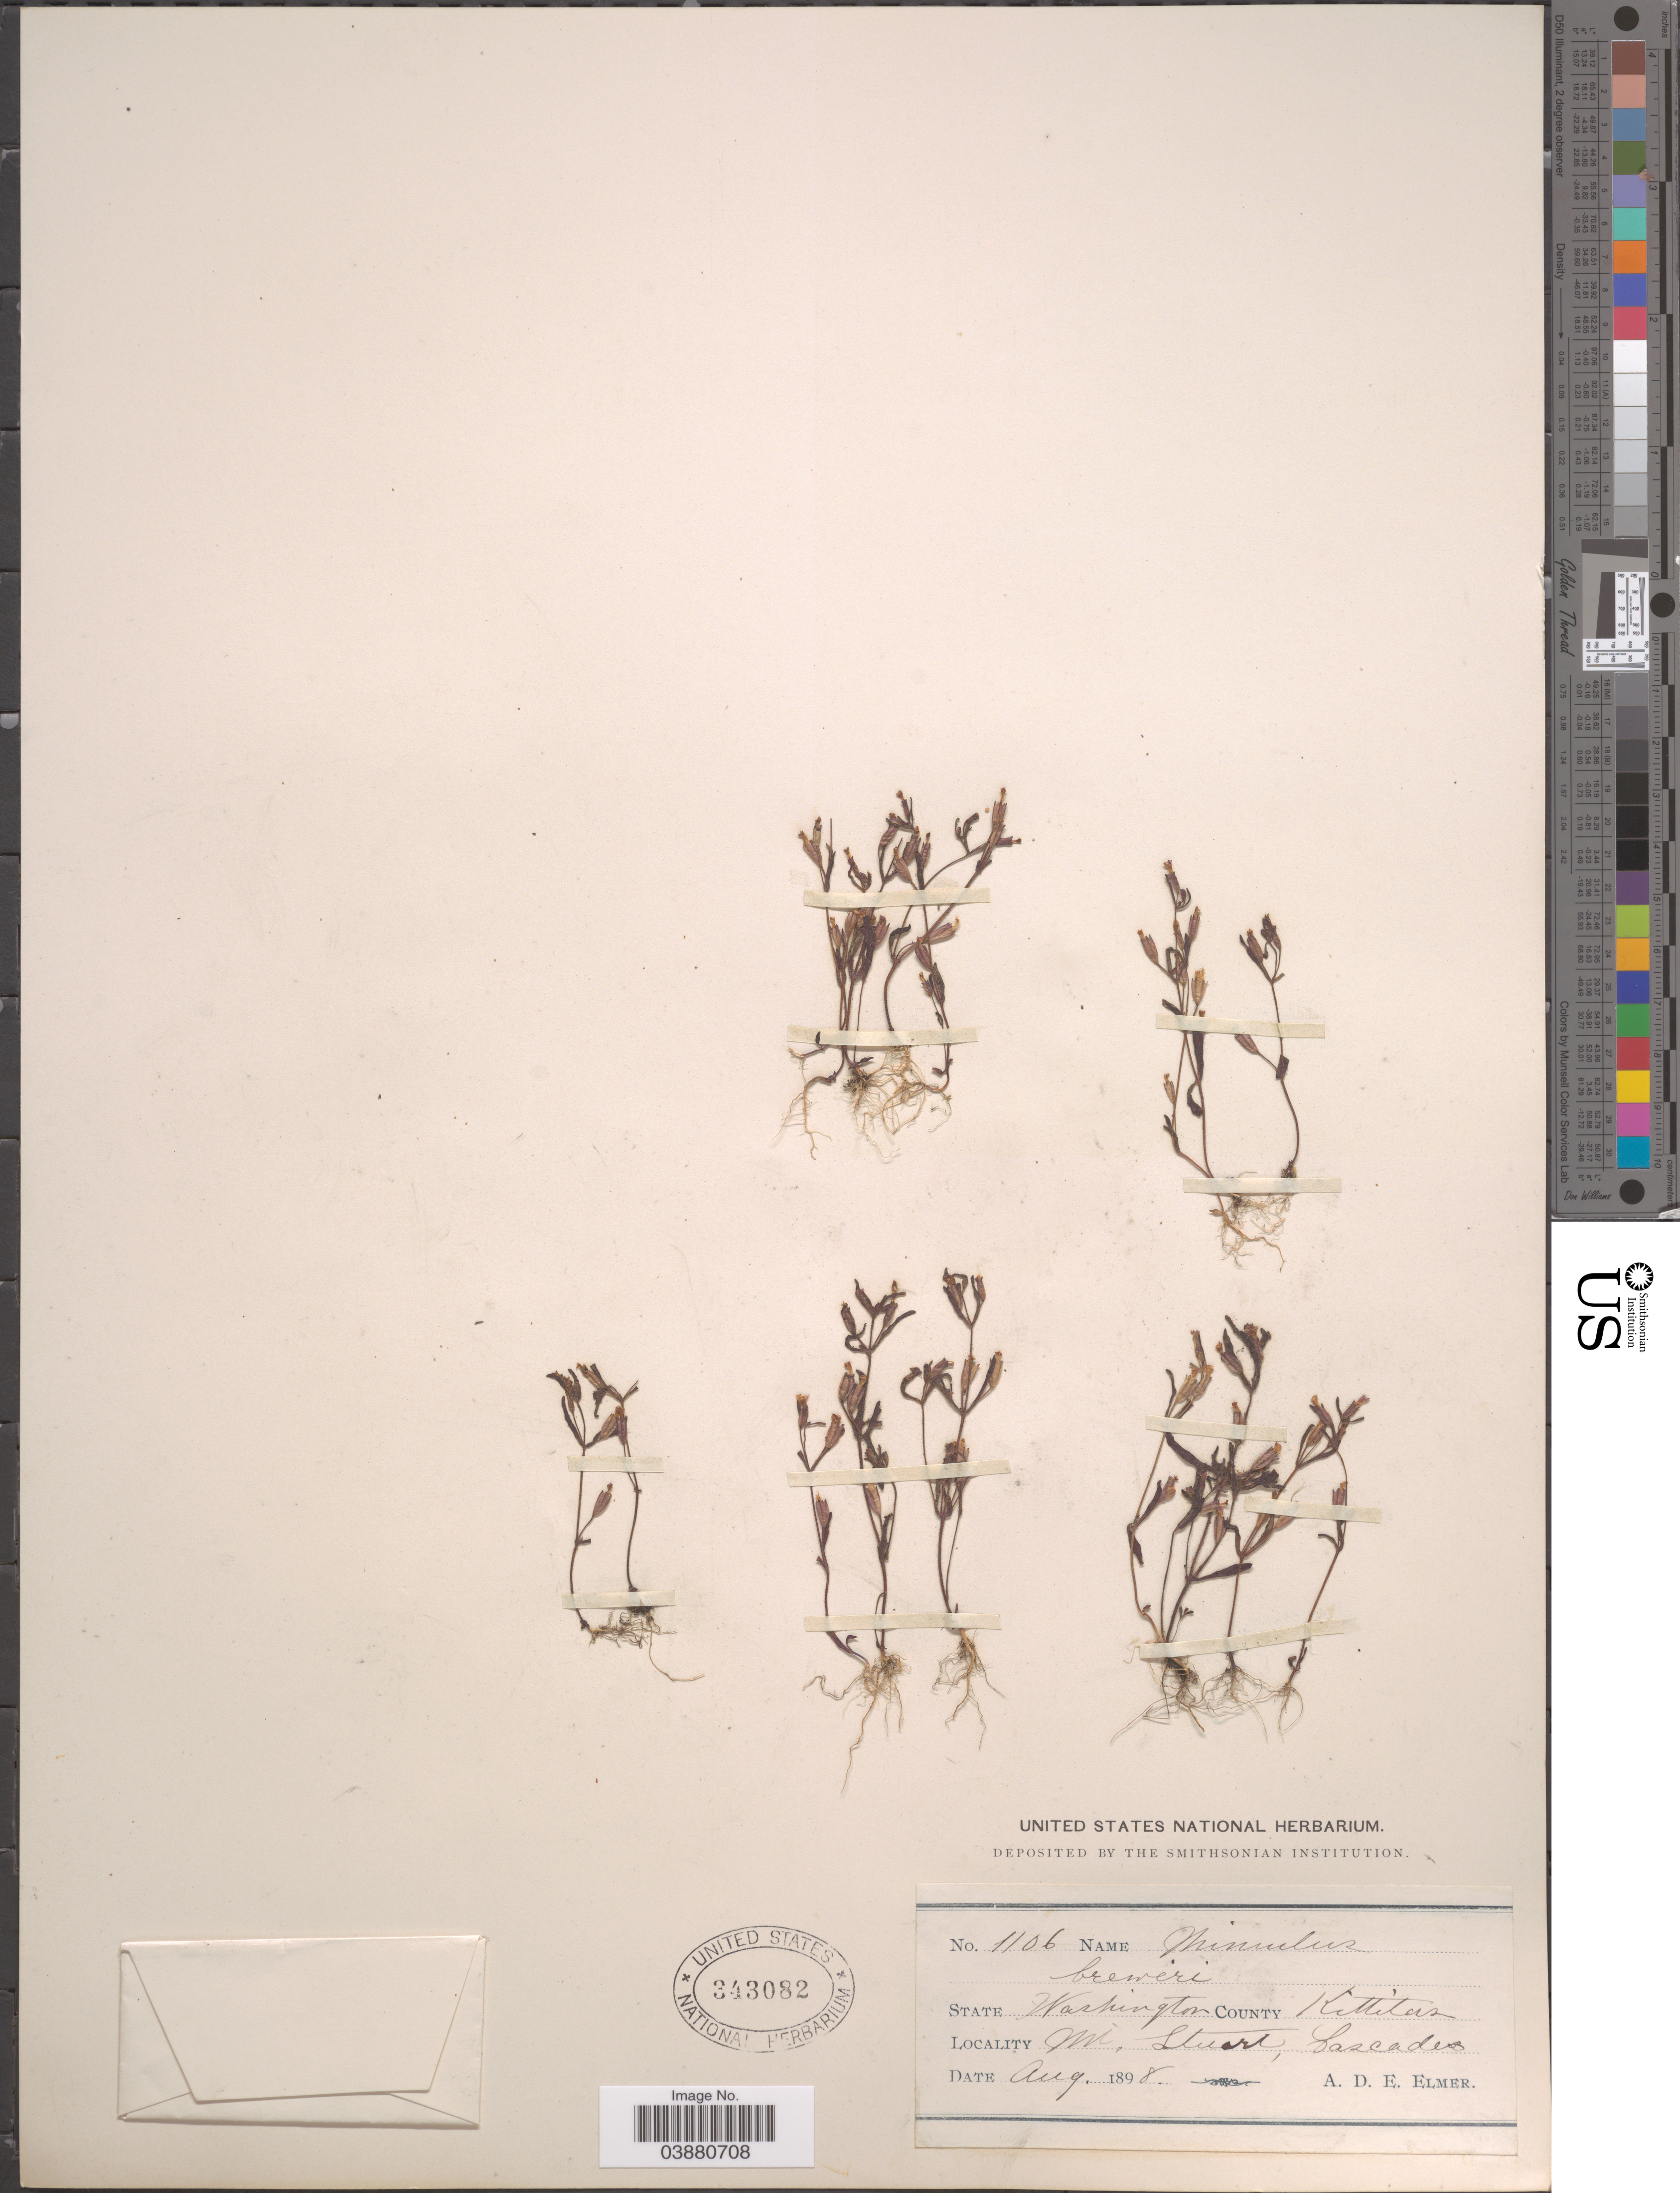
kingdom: Plantae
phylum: Tracheophyta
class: Magnoliopsida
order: Lamiales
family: Phrymaceae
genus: Mimulus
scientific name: Mimulus breweri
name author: (Greene) Coville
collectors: A. D. E. Elmer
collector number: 1106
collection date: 1898-08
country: United States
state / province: Washington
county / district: Kittitas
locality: County Kittitas. Mt. Stuart, Cascades.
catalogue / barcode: US 343082